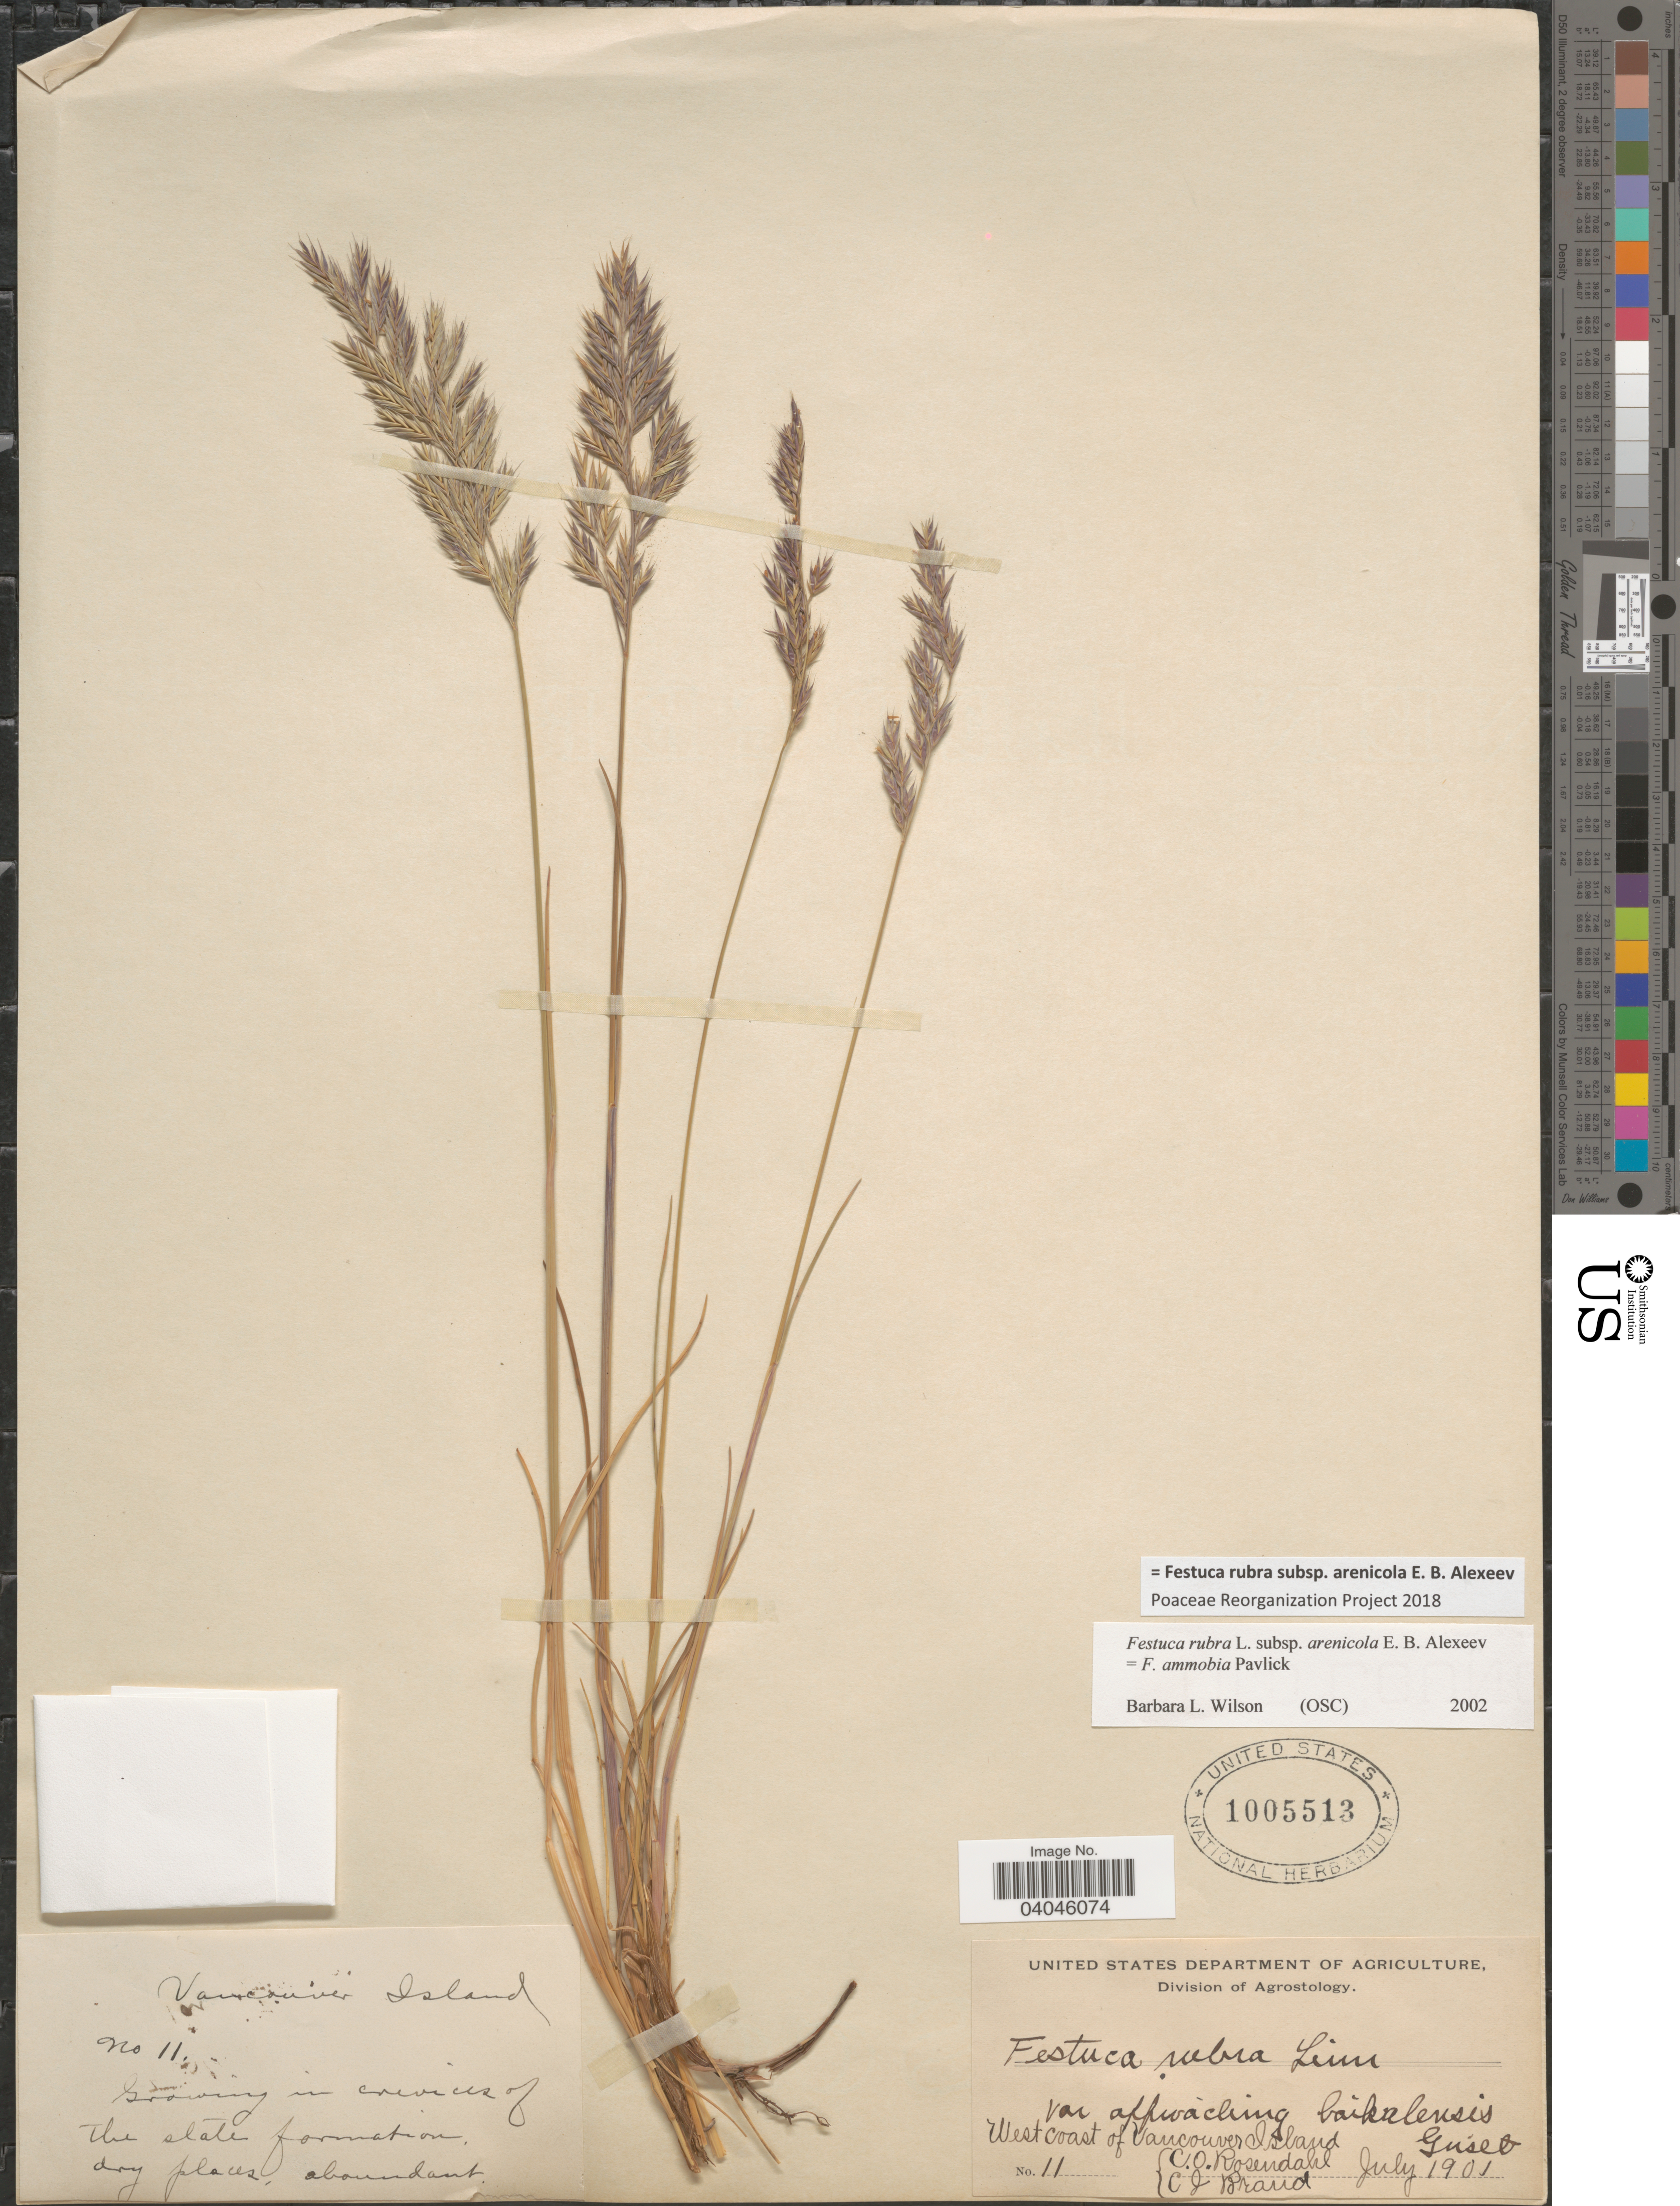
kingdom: Plantae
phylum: Tracheophyta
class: Liliopsida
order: Poales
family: Poaceae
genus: Festuca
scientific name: Festuca rubra subsp. arenicola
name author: E.B. Alexeev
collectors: C. O. Rosendahl & C. J. Brand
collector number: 11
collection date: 1901-07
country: Canada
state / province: British Columbia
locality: West Coast of Vancouver Island. Vancouver Island. Growing in crevices of the slate formation.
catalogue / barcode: US 1005513